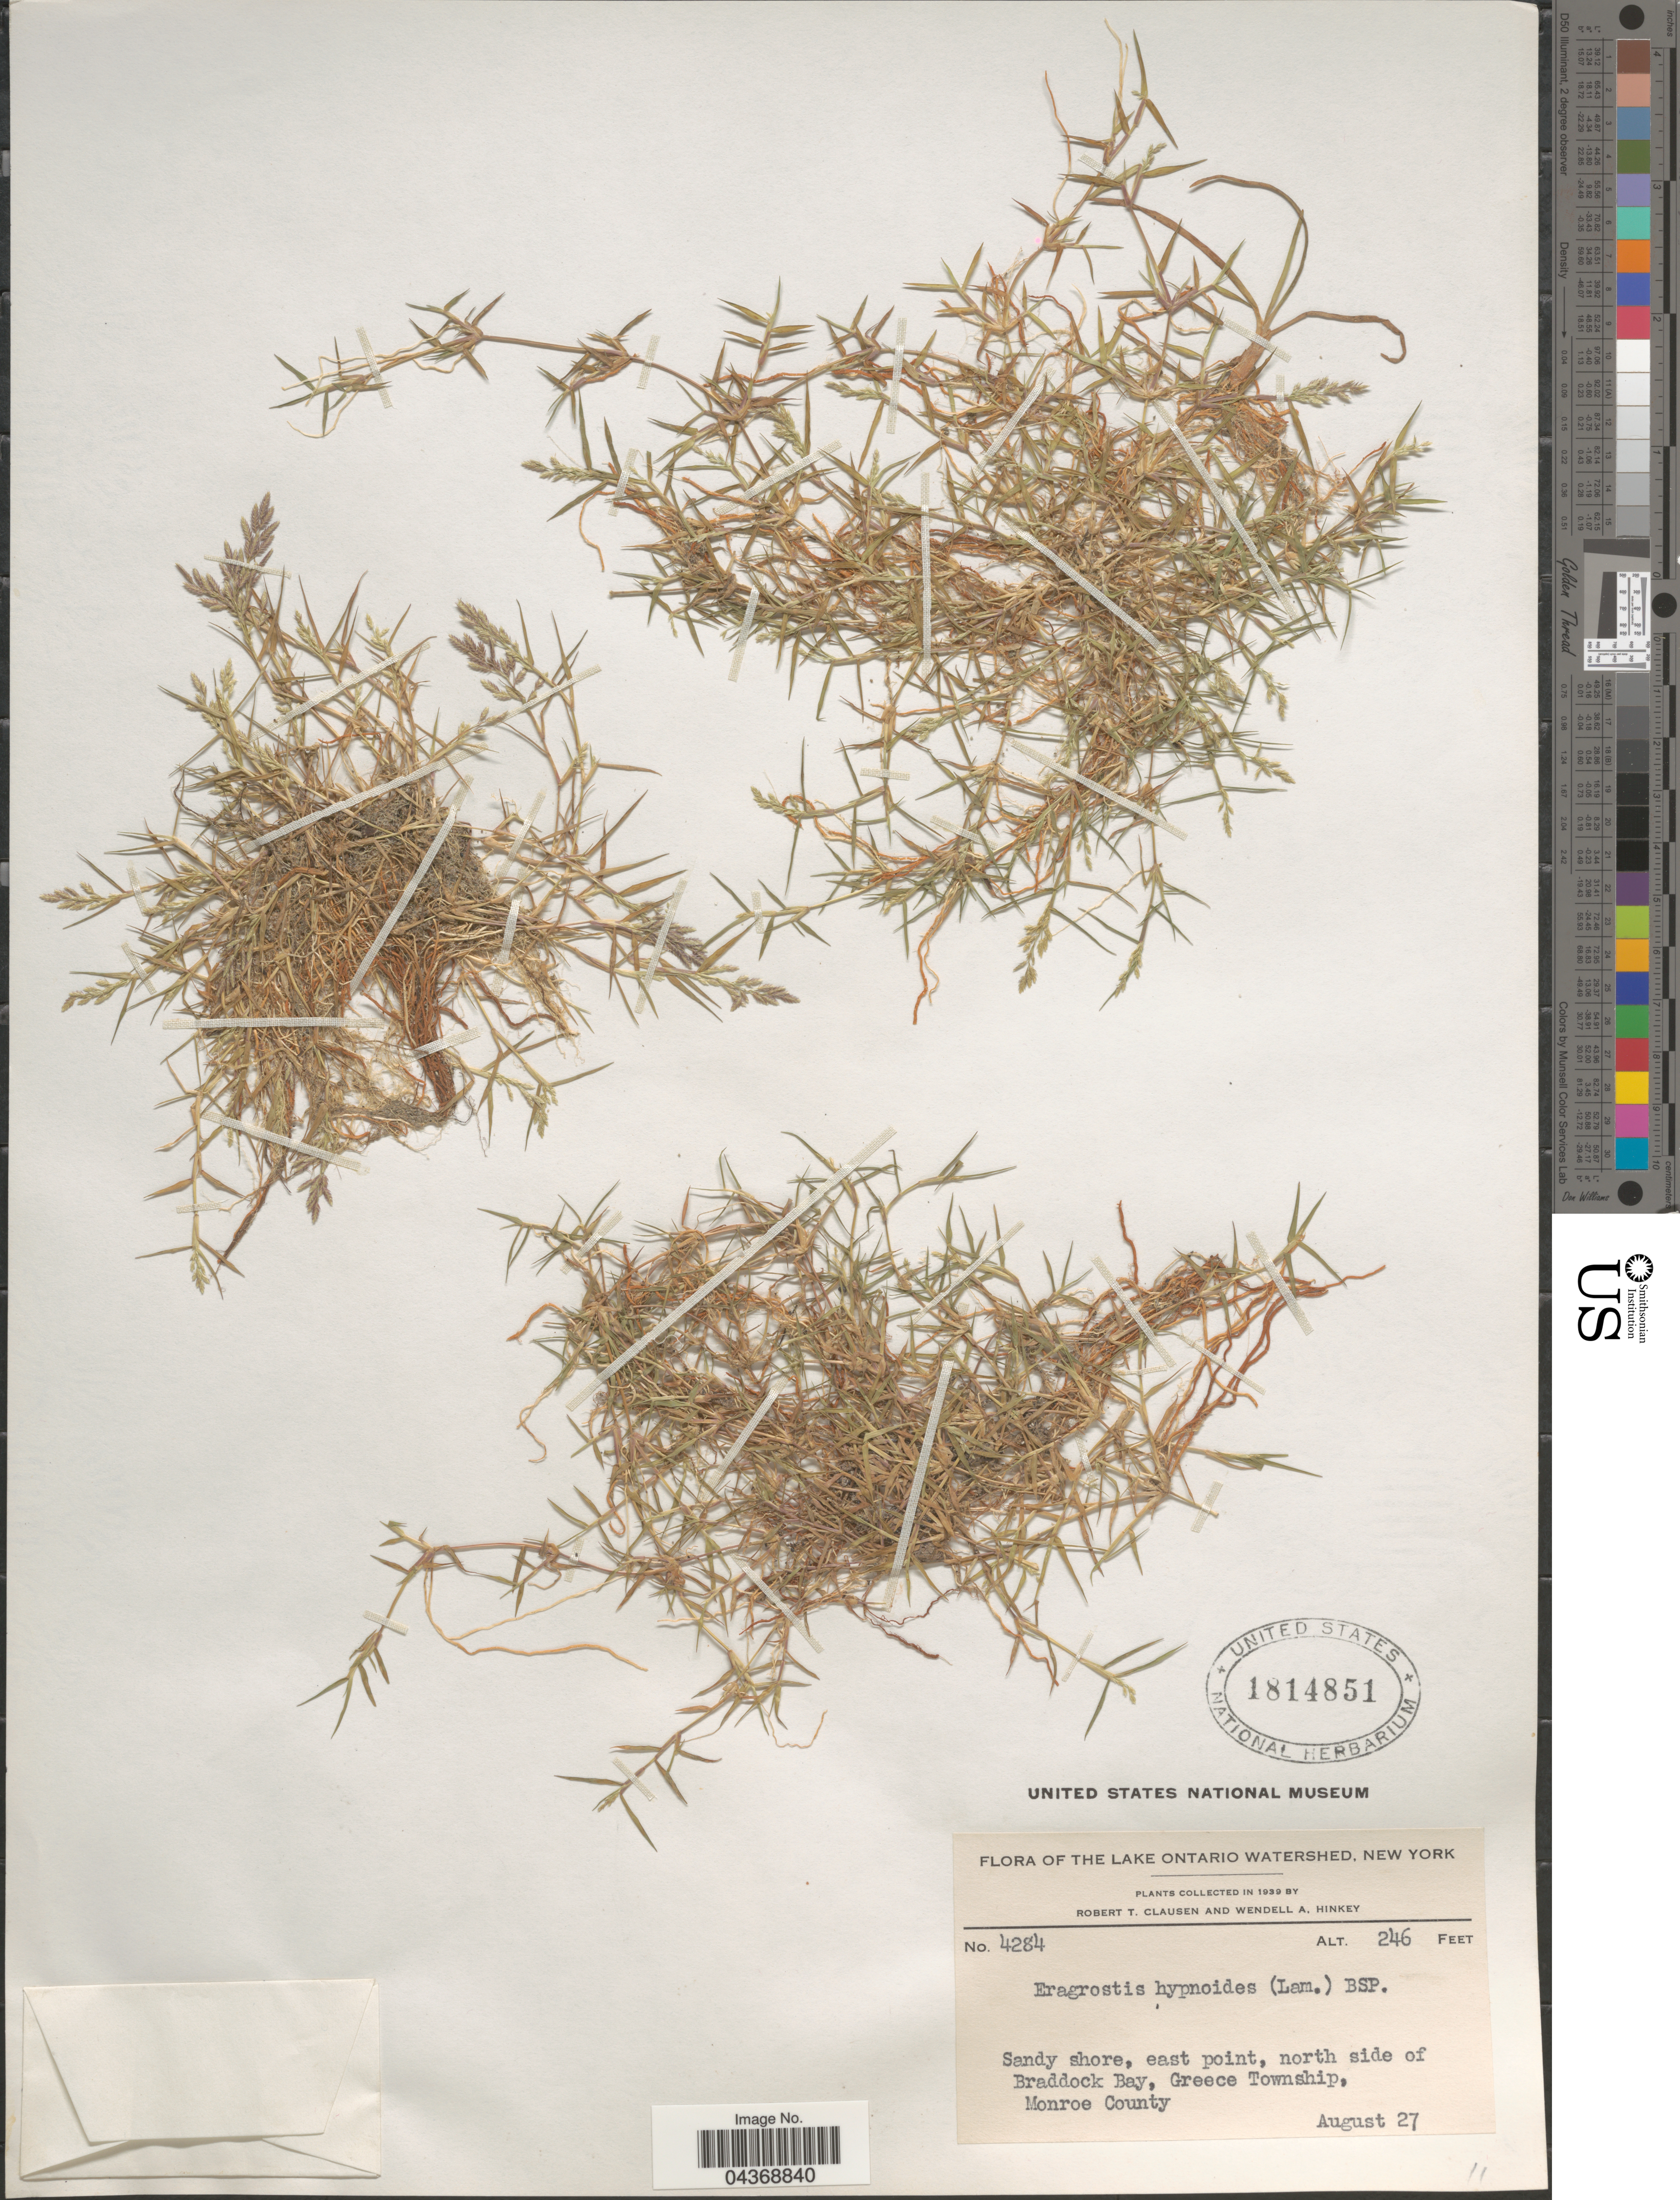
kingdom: Plantae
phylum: Tracheophyta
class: Liliopsida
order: Poales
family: Poaceae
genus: Eragrostis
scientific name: Eragrostis hypnoides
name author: (Lam.) Britton, Stearns & Poggenb.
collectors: R. T. Clausen & W. Hinkey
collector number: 4284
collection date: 1939-08-27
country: United States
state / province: New York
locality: The Lake Ontario Watershed. Sandy shore, east point, north side of Braddock Bay, Greece Township, Monroe County.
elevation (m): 75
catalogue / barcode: US 1814851